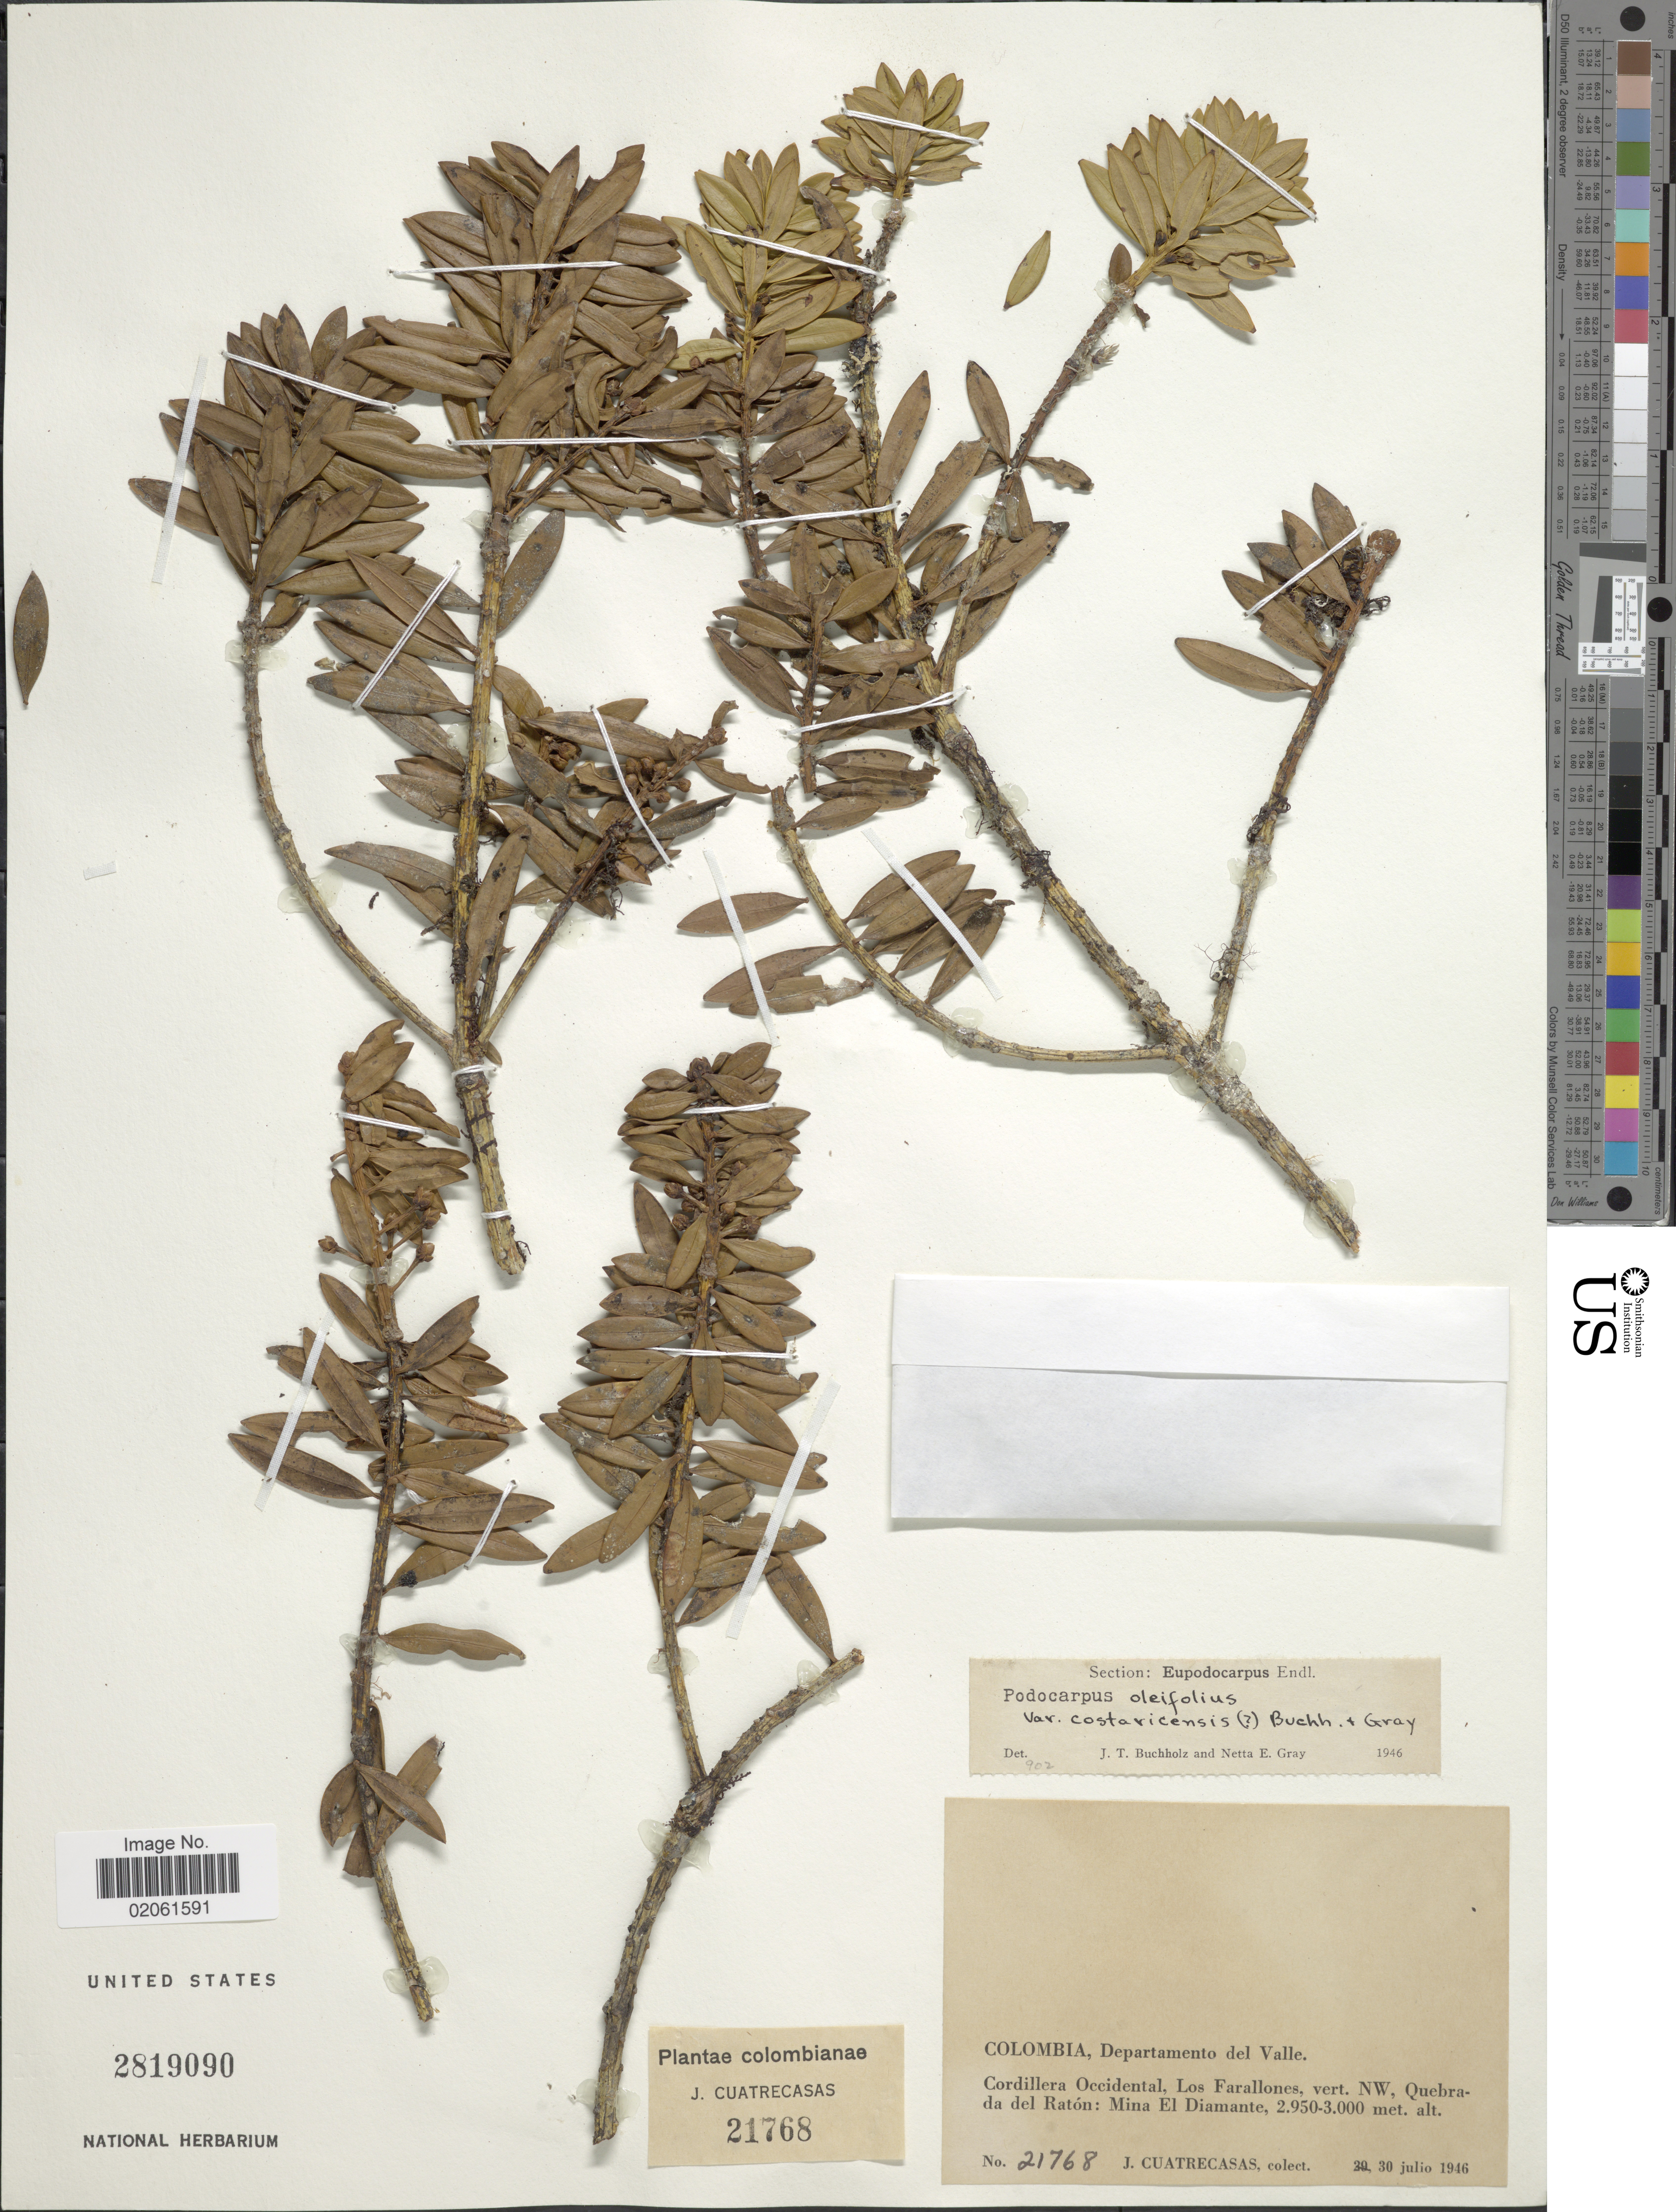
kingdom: Plantae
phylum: Tracheophyta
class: Pinopsida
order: Pinales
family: Podocarpaceae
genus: Podocarpus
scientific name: Podocarpus oleifolius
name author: D. Don ex Lamb.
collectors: J. Cuatrecasas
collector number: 21768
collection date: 1946-07-30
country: Colombia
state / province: Valle del Cauca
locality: Colombia, Departamento del Valle. Cordiller Occidental, Los Farallones, vert. NW, Quebrada del Raton: Mina El Diamante.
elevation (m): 2950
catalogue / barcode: US 2819090